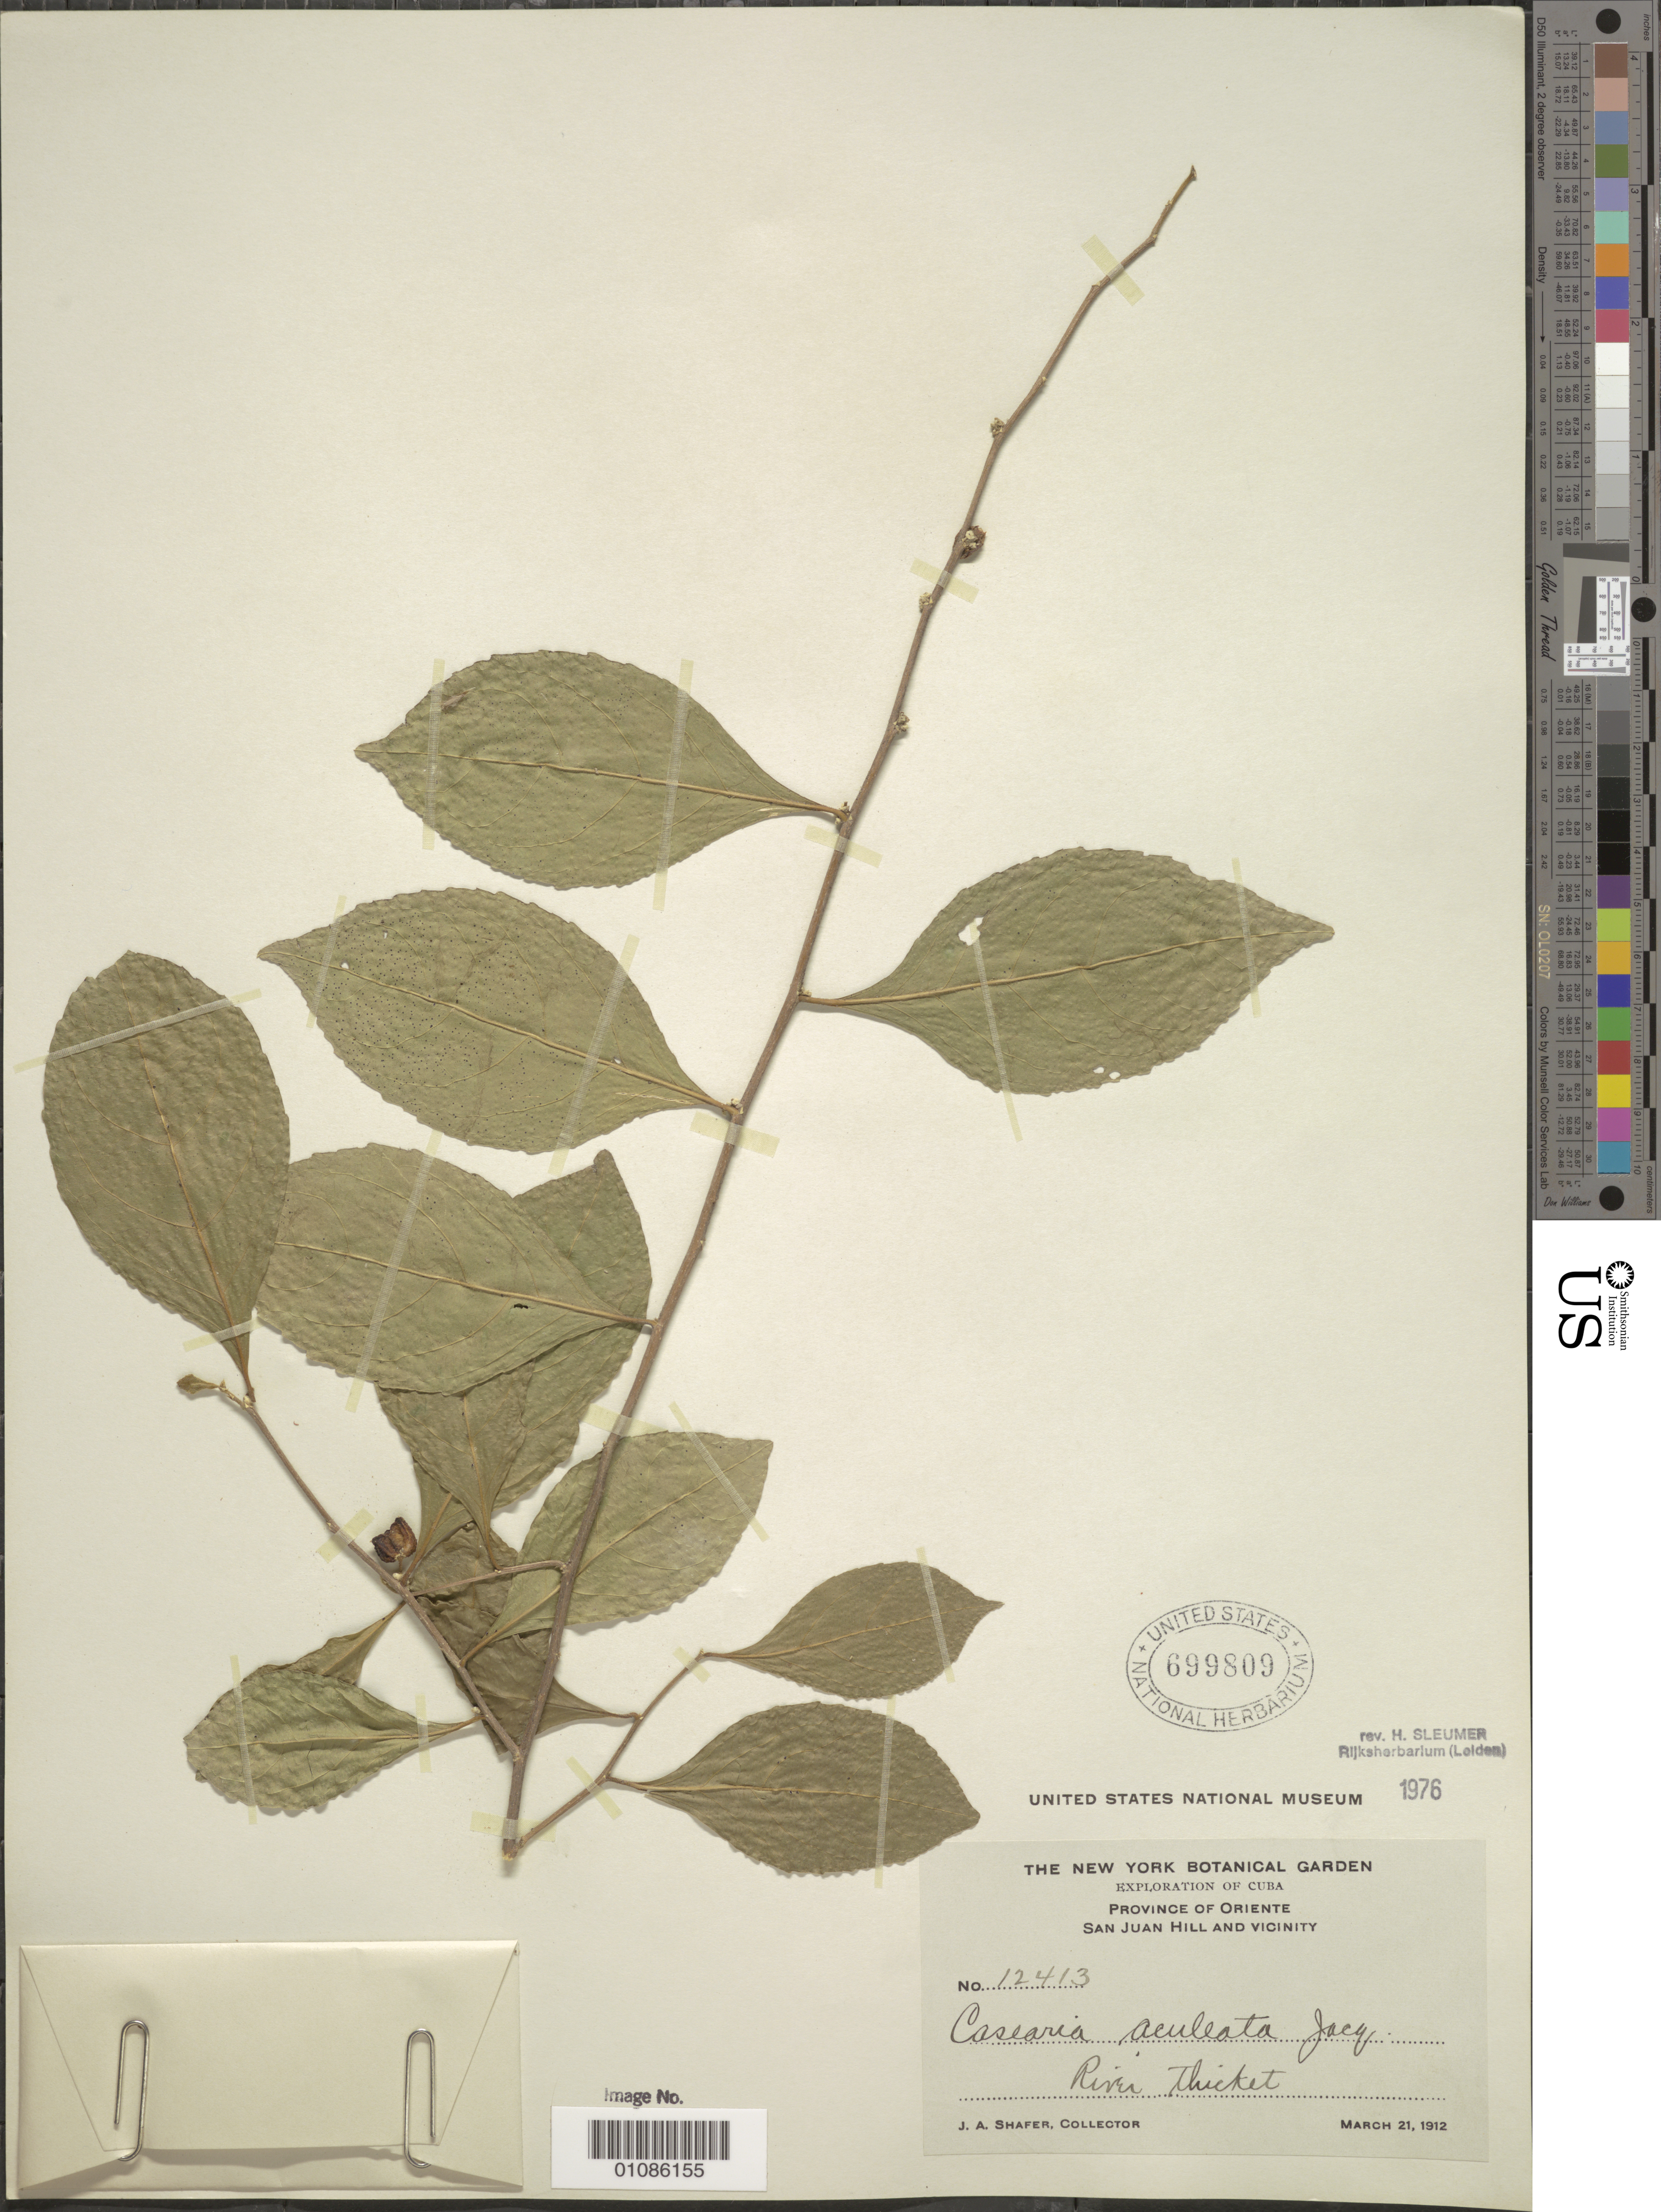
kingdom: Plantae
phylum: Tracheophyta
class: Magnoliopsida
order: Malpighiales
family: Salicaceae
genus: Casearia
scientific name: Casearia aculeata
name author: Jacq.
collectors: J. A. Shafer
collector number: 12413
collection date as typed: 21 Mar 1912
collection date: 1912-03-21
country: Cuba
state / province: Oriente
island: Cuba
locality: River thicket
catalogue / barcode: US 699809